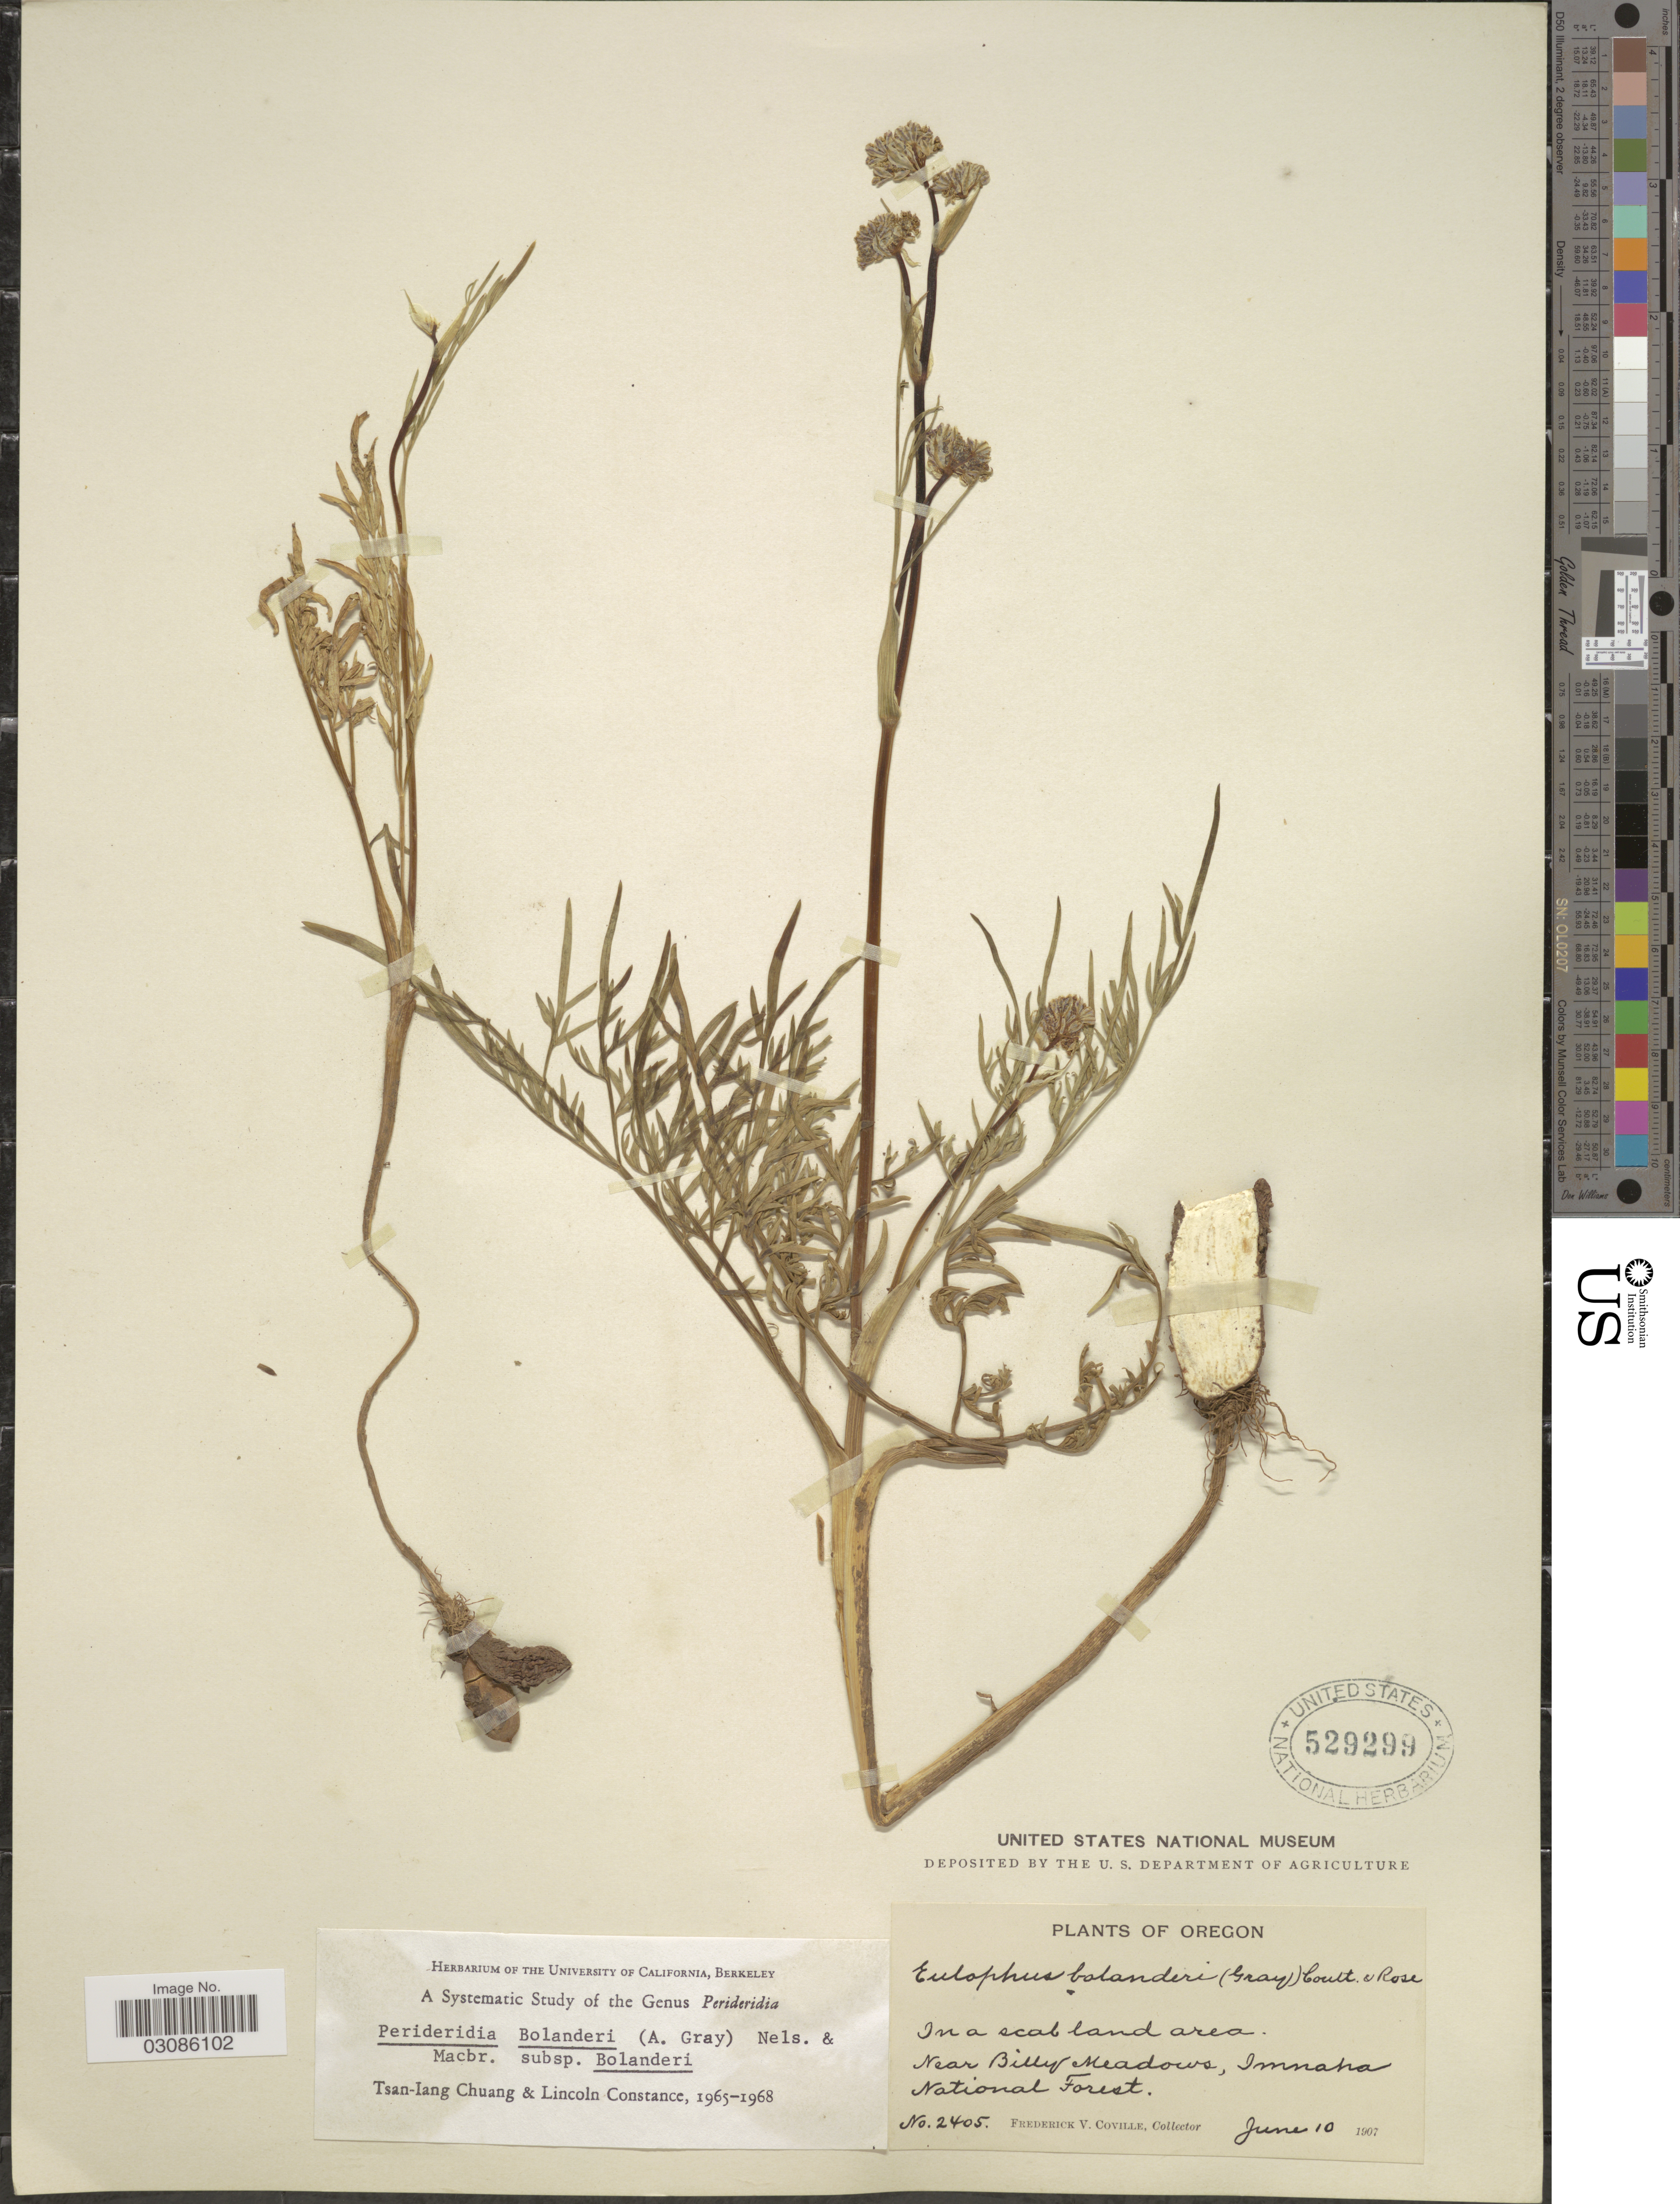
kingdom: Plantae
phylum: Tracheophyta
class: Magnoliopsida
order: Apiales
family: Apiaceae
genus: Perideridia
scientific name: Perideridia bolanderi subsp. bolanderi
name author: (A. Gray) A. Nelson & J.F. Macbr.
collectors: F. V. Coville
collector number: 2405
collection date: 1907-06-10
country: United States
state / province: Oregon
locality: Near Billy Meadows, Imnaha National Forest.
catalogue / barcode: US 529299